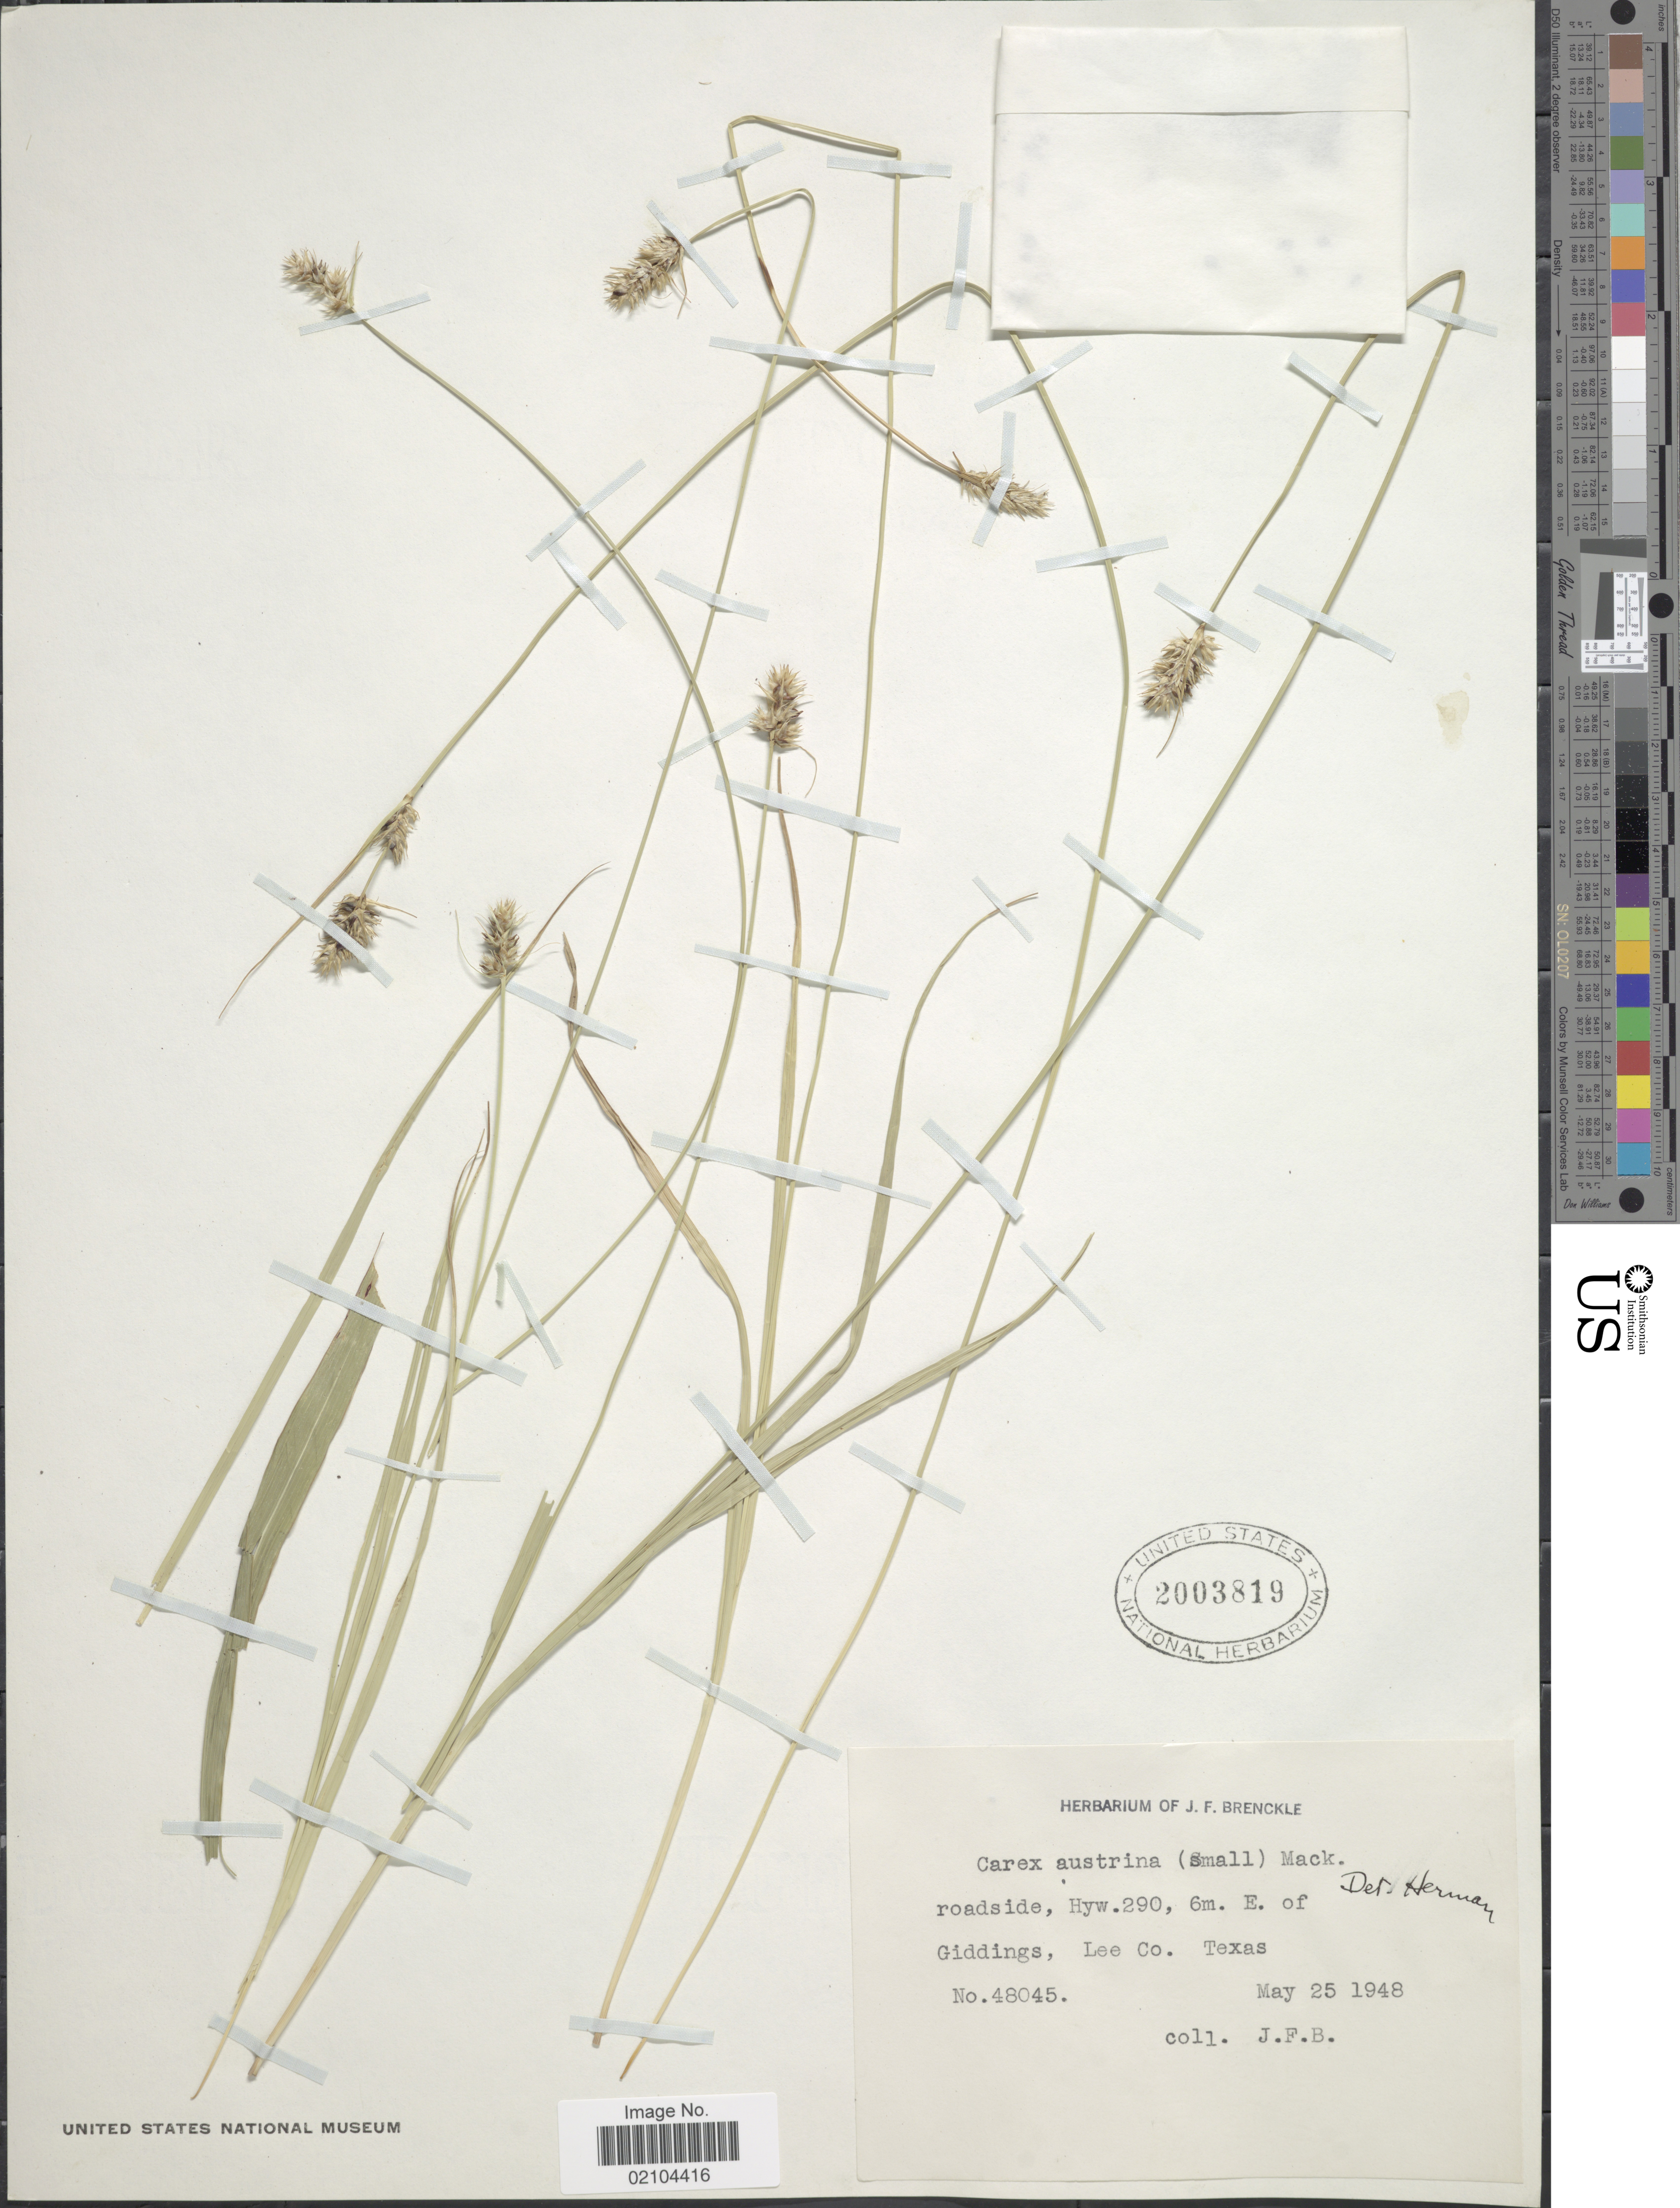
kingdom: Plantae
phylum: Tracheophyta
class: Liliopsida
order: Poales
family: Cyperaceae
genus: Carex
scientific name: Carex austrina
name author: Mack.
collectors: J. Brenckle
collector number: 48045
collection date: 1948-05-25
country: United States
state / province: Texas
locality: Roadside, Hwy.290, 6m. E. of Giddings, Lee Co.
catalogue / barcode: US 2003819